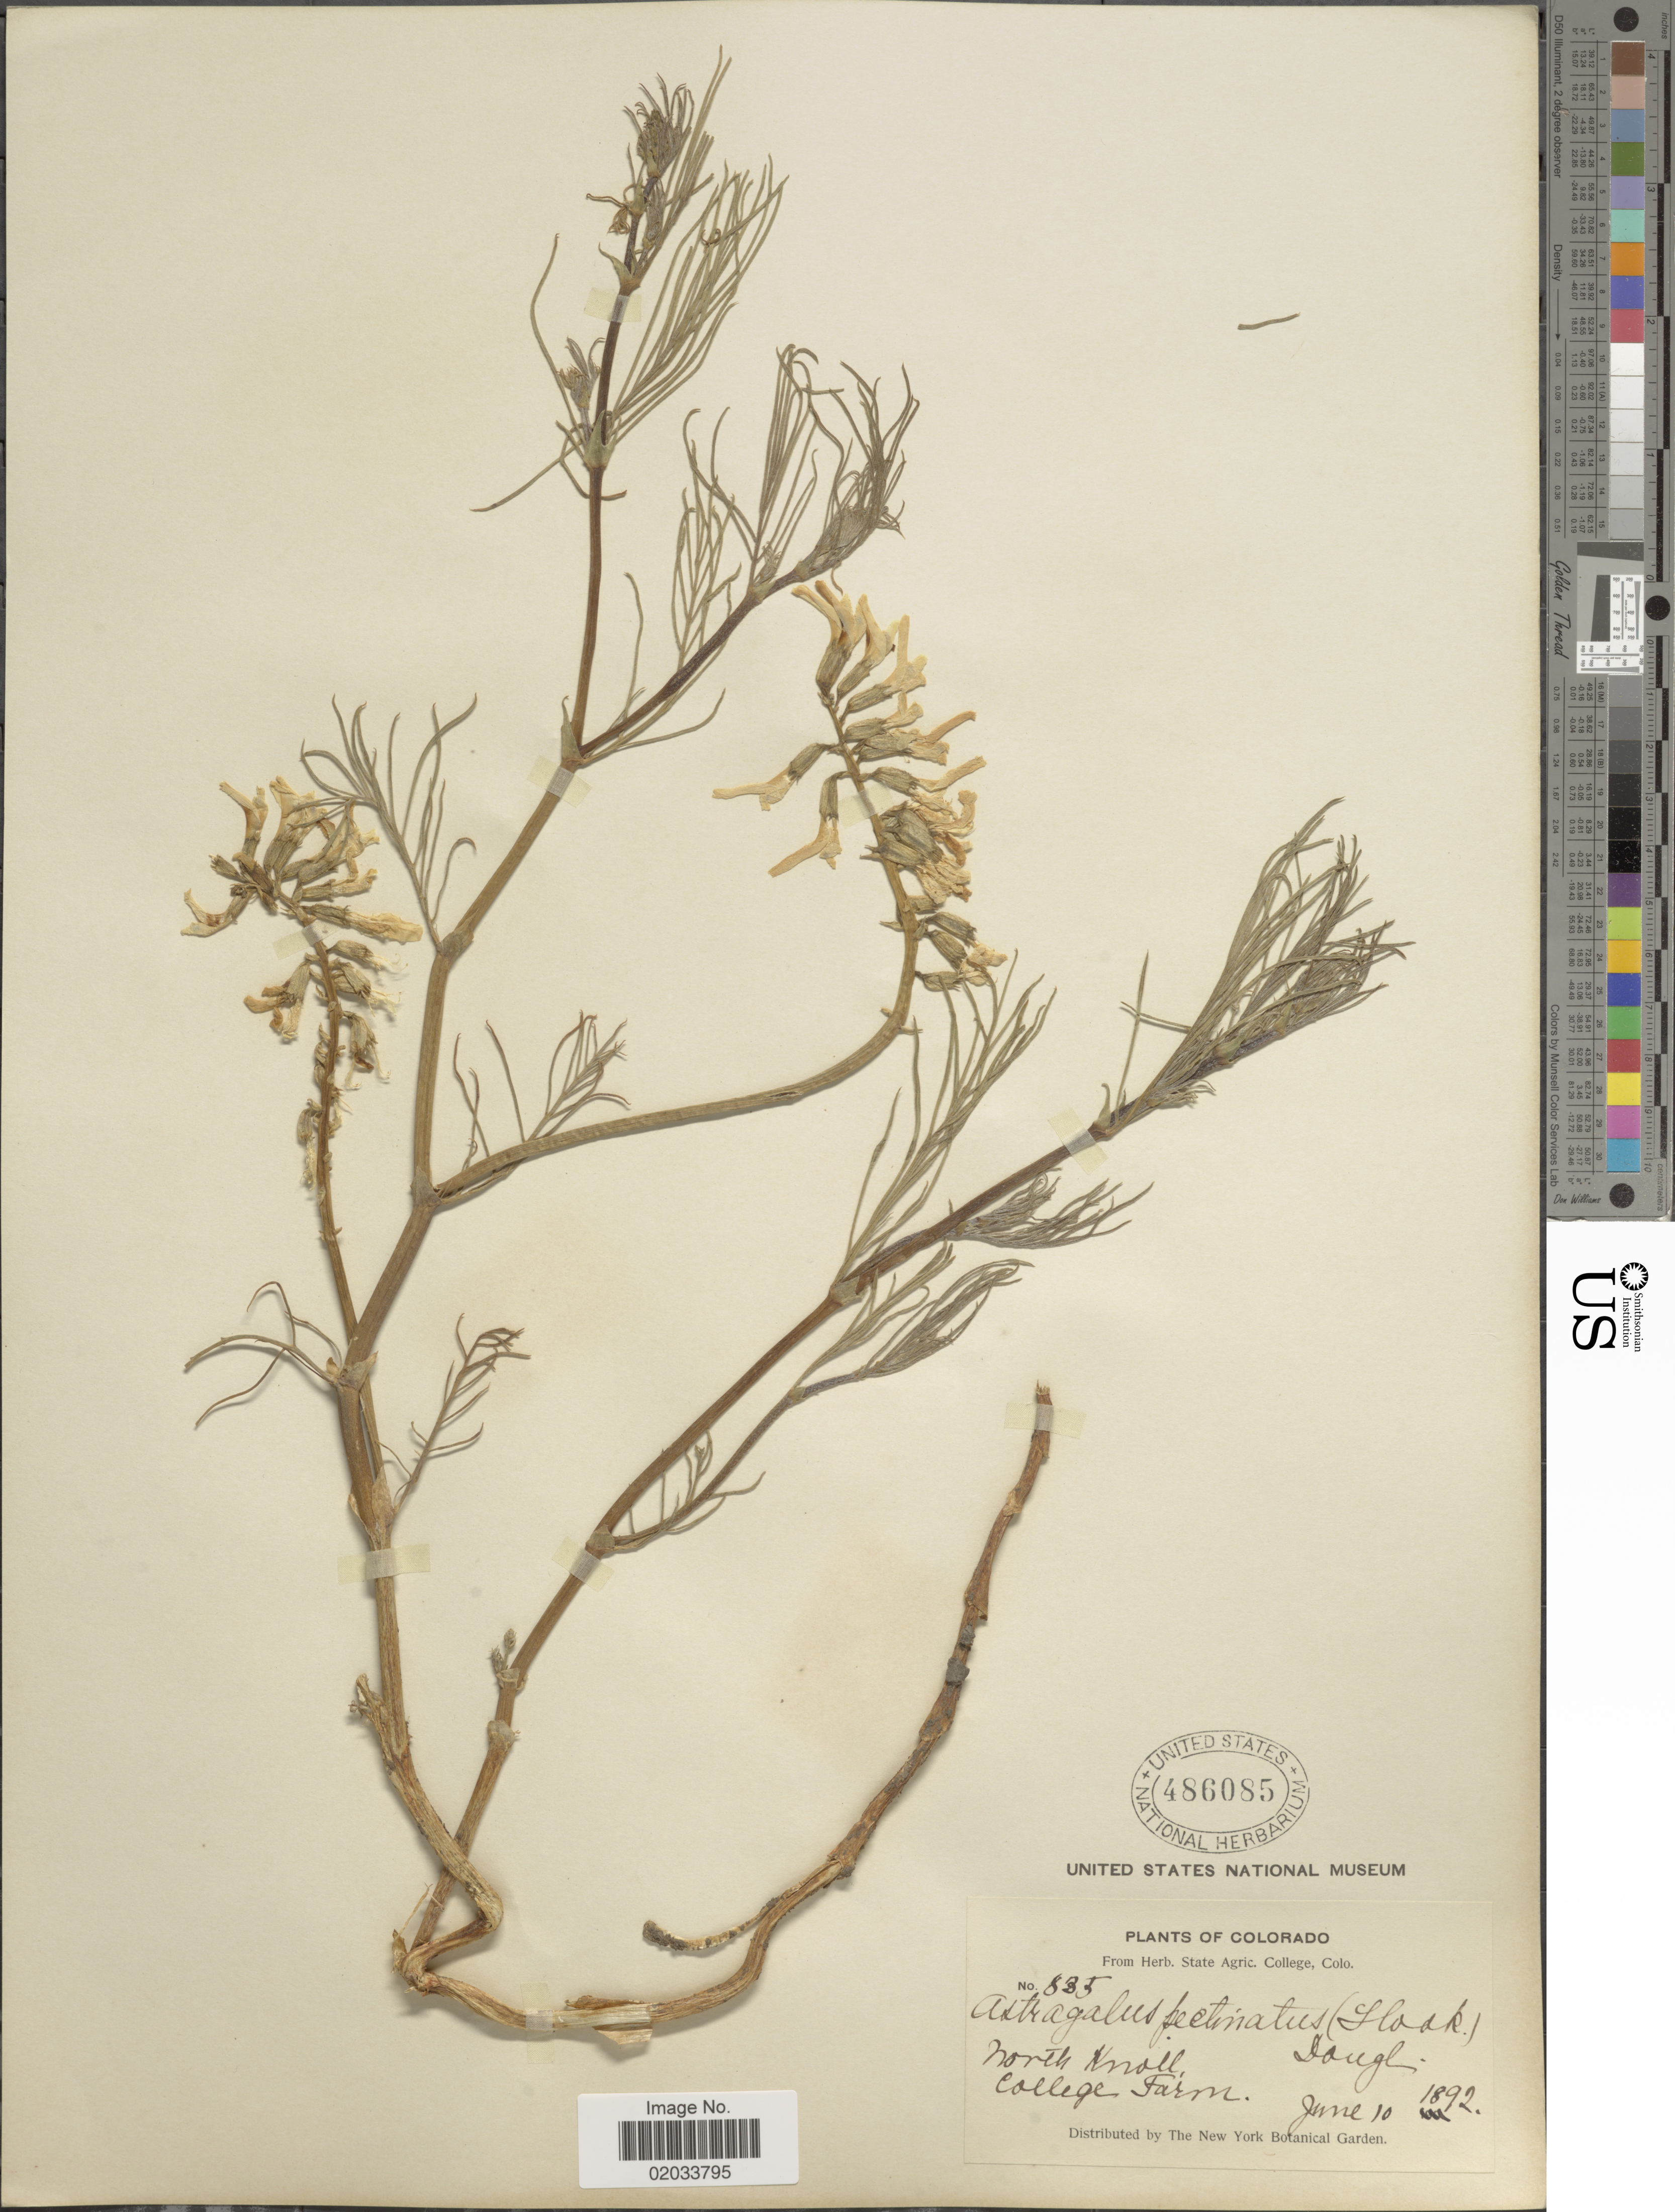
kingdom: Plantae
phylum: Tracheophyta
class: Magnoliopsida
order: Fabales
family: Fabaceae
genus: Astragalus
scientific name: Astragalus pectinatus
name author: (Hook.) G. Don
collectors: ex herb. State Agric. College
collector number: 835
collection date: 1892-06-10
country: United States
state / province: Colorado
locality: North Knoll, College Farm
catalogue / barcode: US 486085